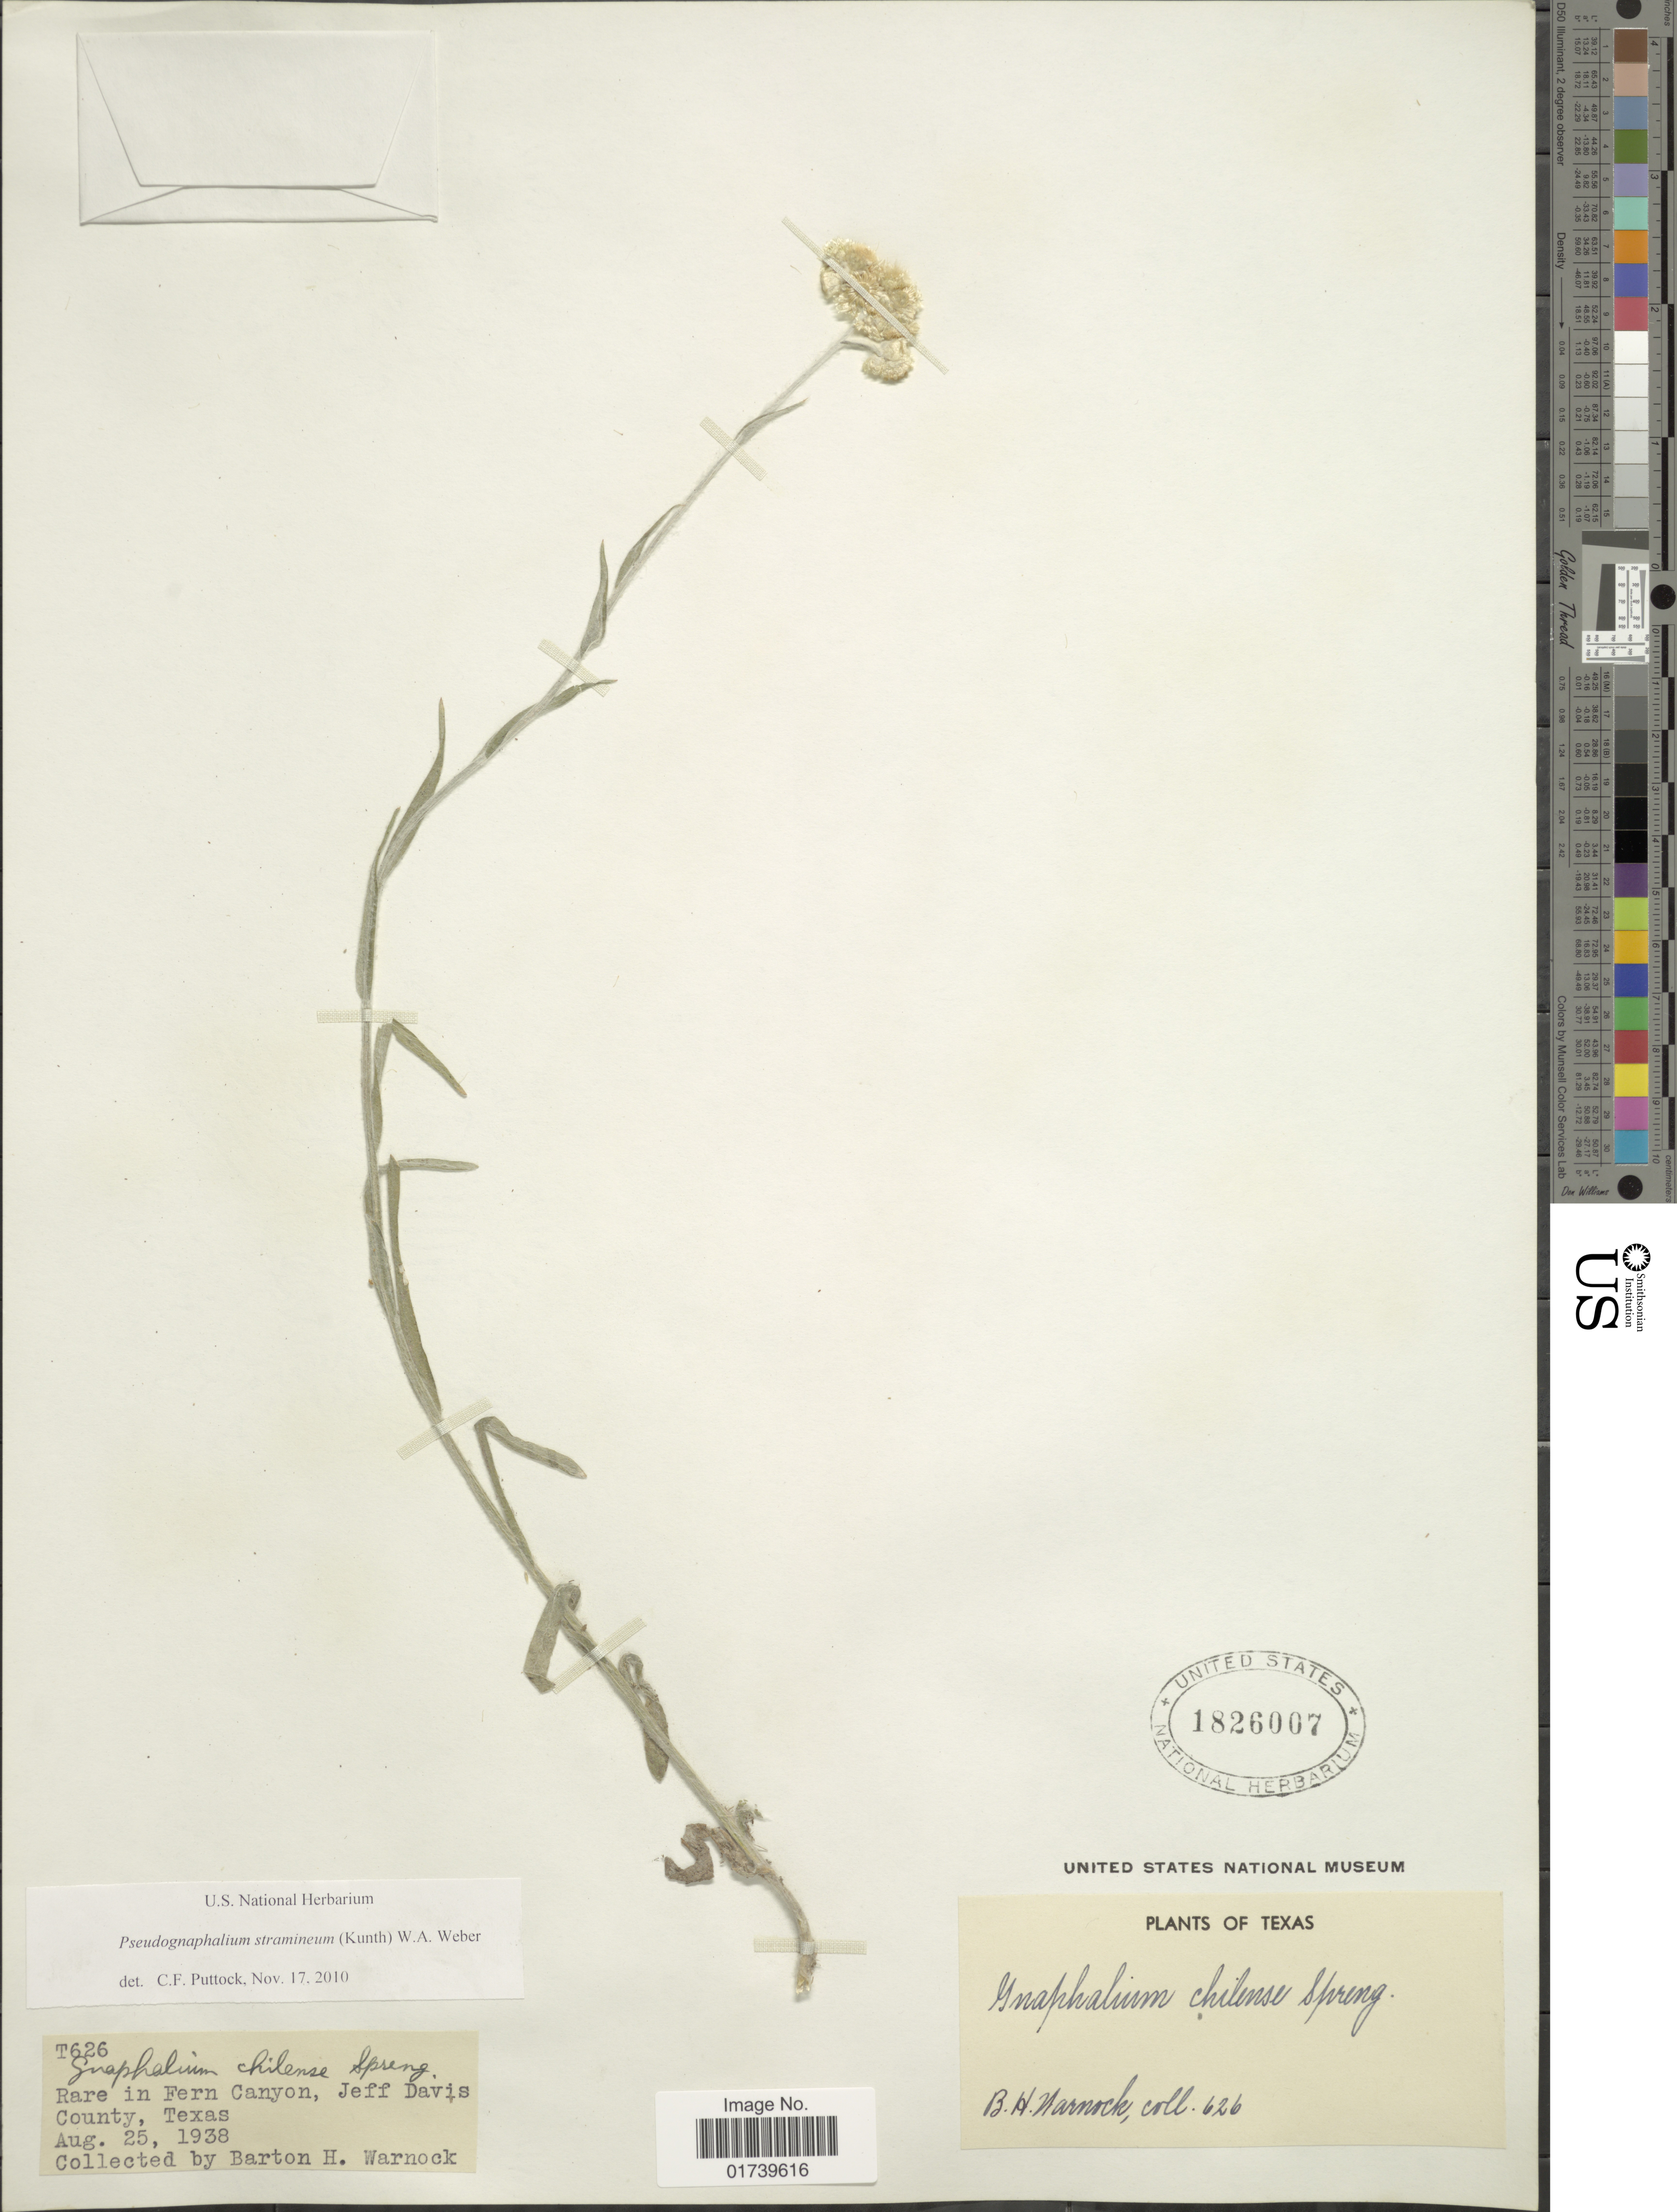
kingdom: Plantae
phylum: Tracheophyta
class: Magnoliopsida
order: Asterales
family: Asteraceae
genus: Pseudognaphalium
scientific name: Pseudognaphalium stramineum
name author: (Kunth) Anderb.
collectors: B. H. Warnock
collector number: T626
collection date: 1938-08-25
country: United States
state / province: Texas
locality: Rare in Fern Canyon, Jeff Davis County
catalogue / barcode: US 1826007